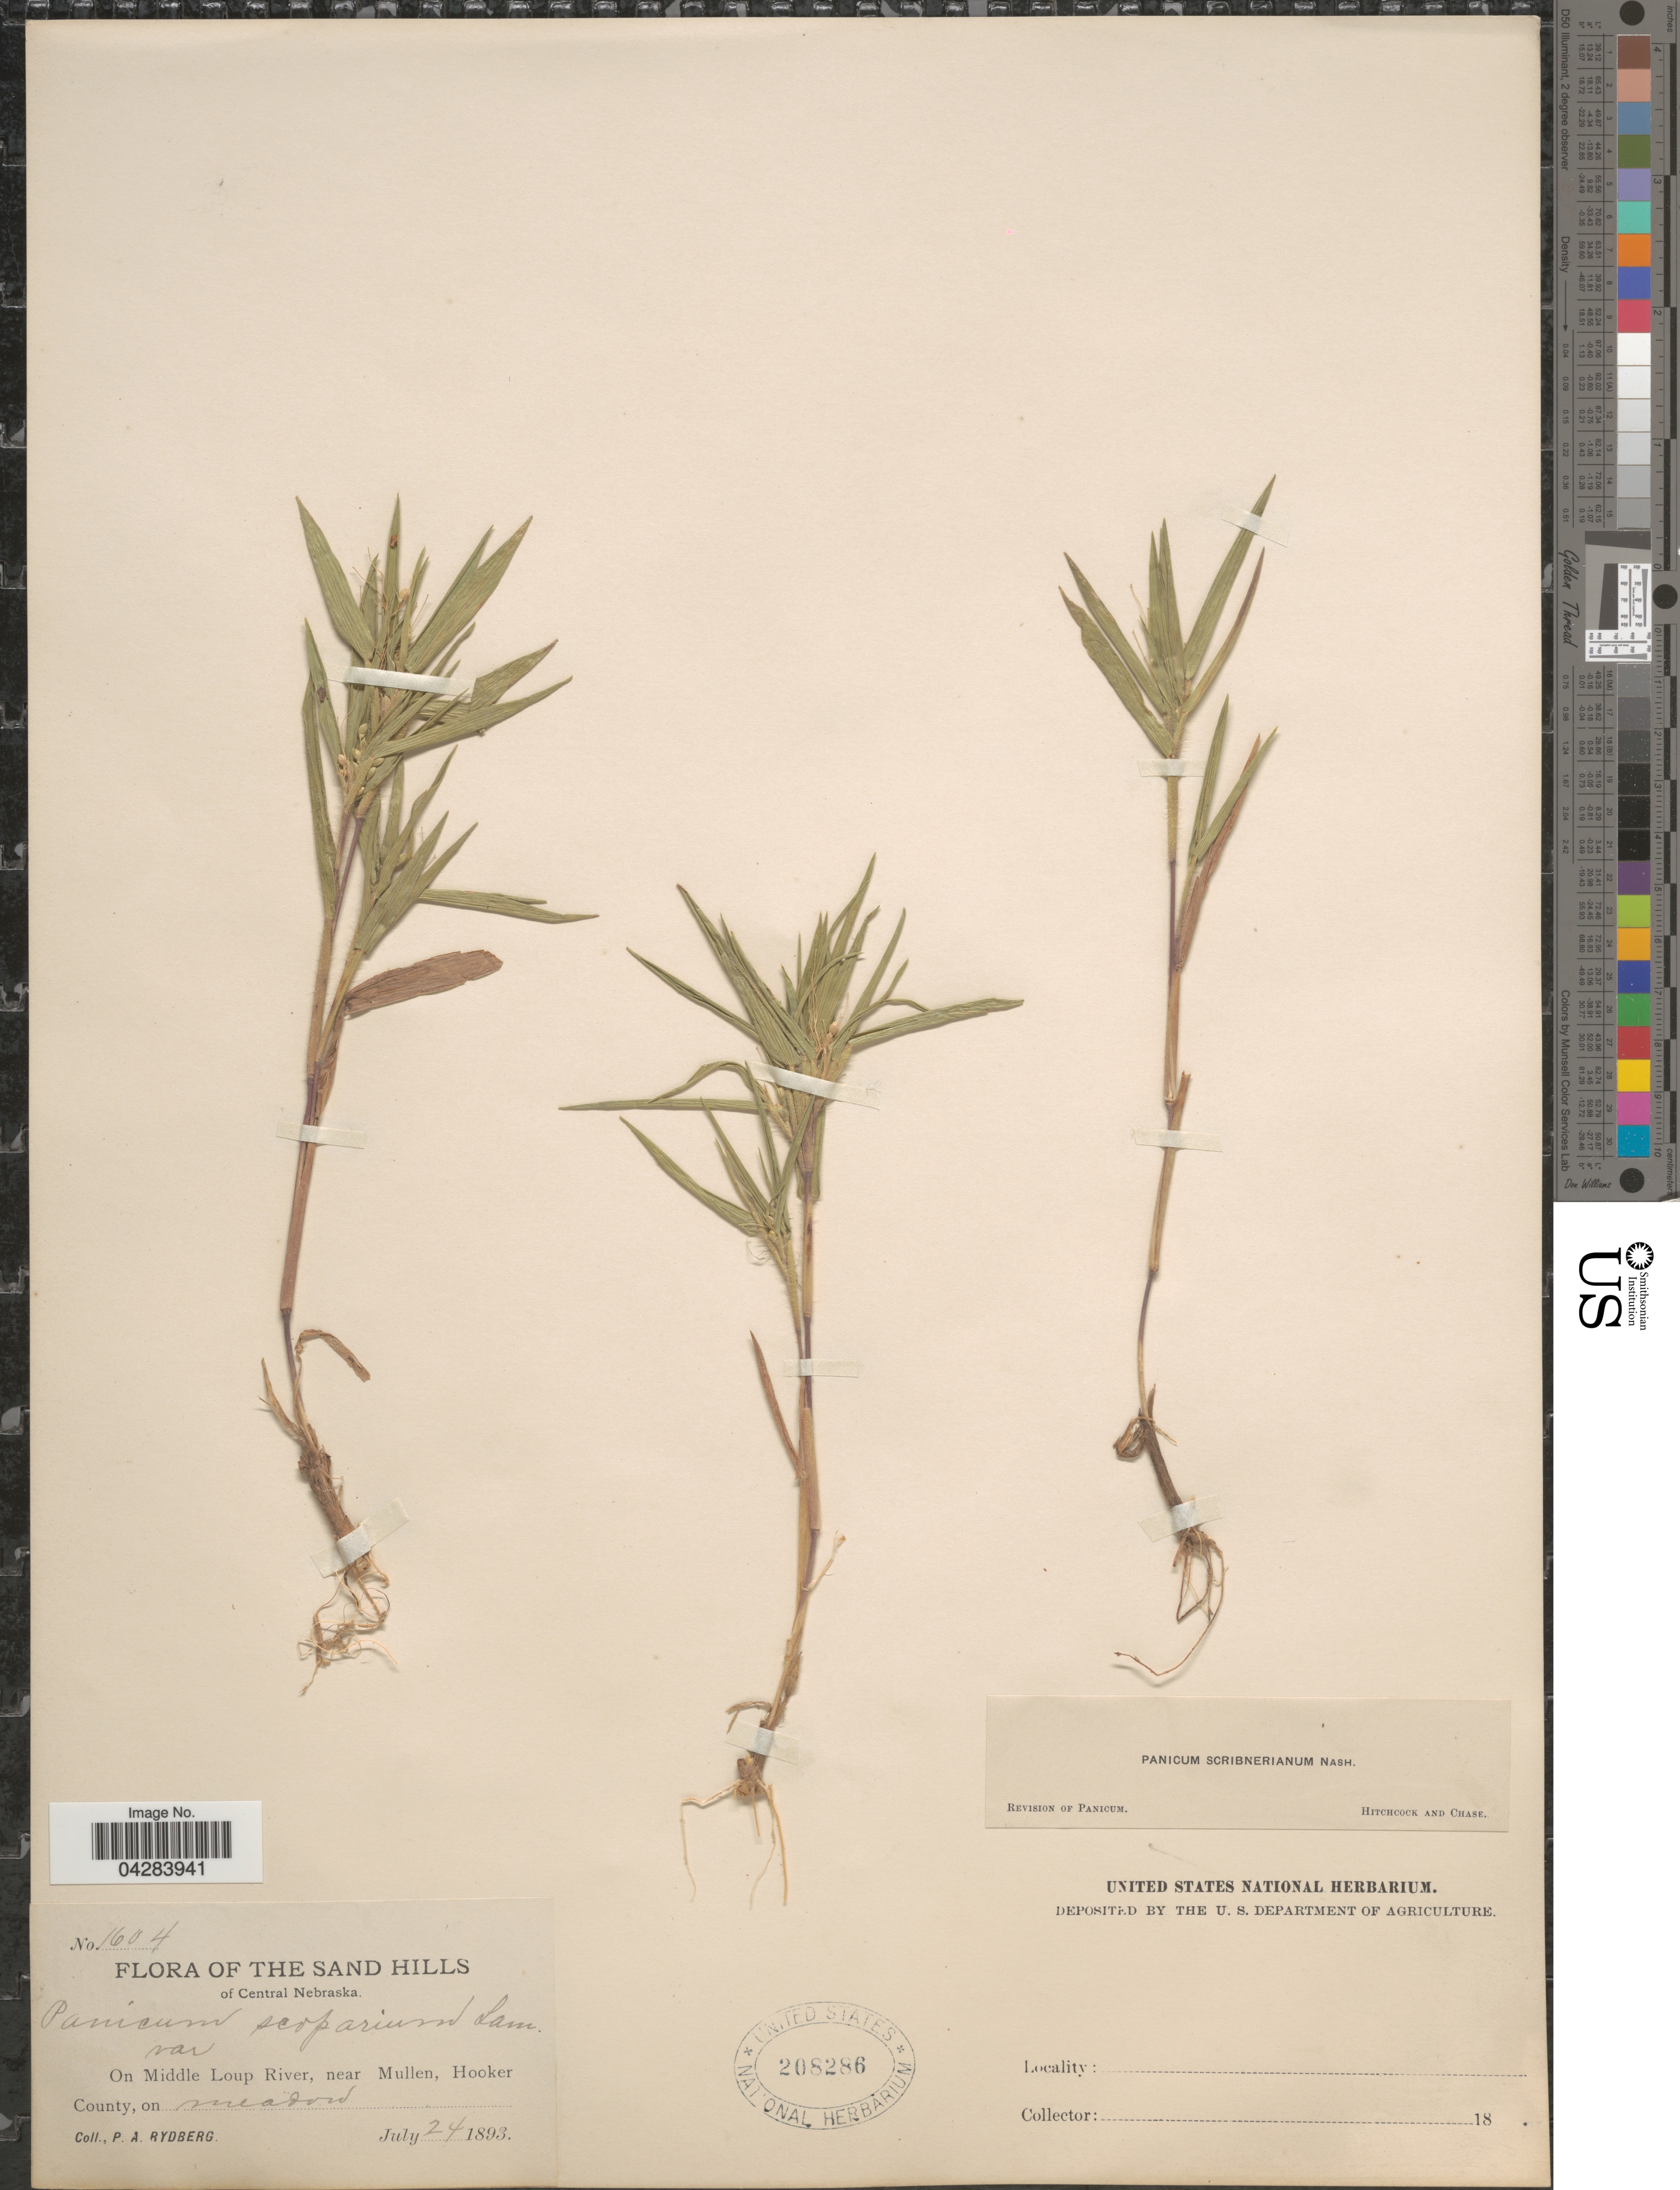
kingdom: Plantae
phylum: Tracheophyta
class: Liliopsida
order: Poales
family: Poaceae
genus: Dichanthelium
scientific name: Dichanthelium oligosanthes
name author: (Schult.) Gould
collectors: P. A. Rydberg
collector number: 1604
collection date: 1893-07-24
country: United States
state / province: Nebraska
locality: Sand Hills of Central Nebraska. On Middle Loup River, near Mullen, Hooker County, on meadow.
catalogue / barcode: US 208286